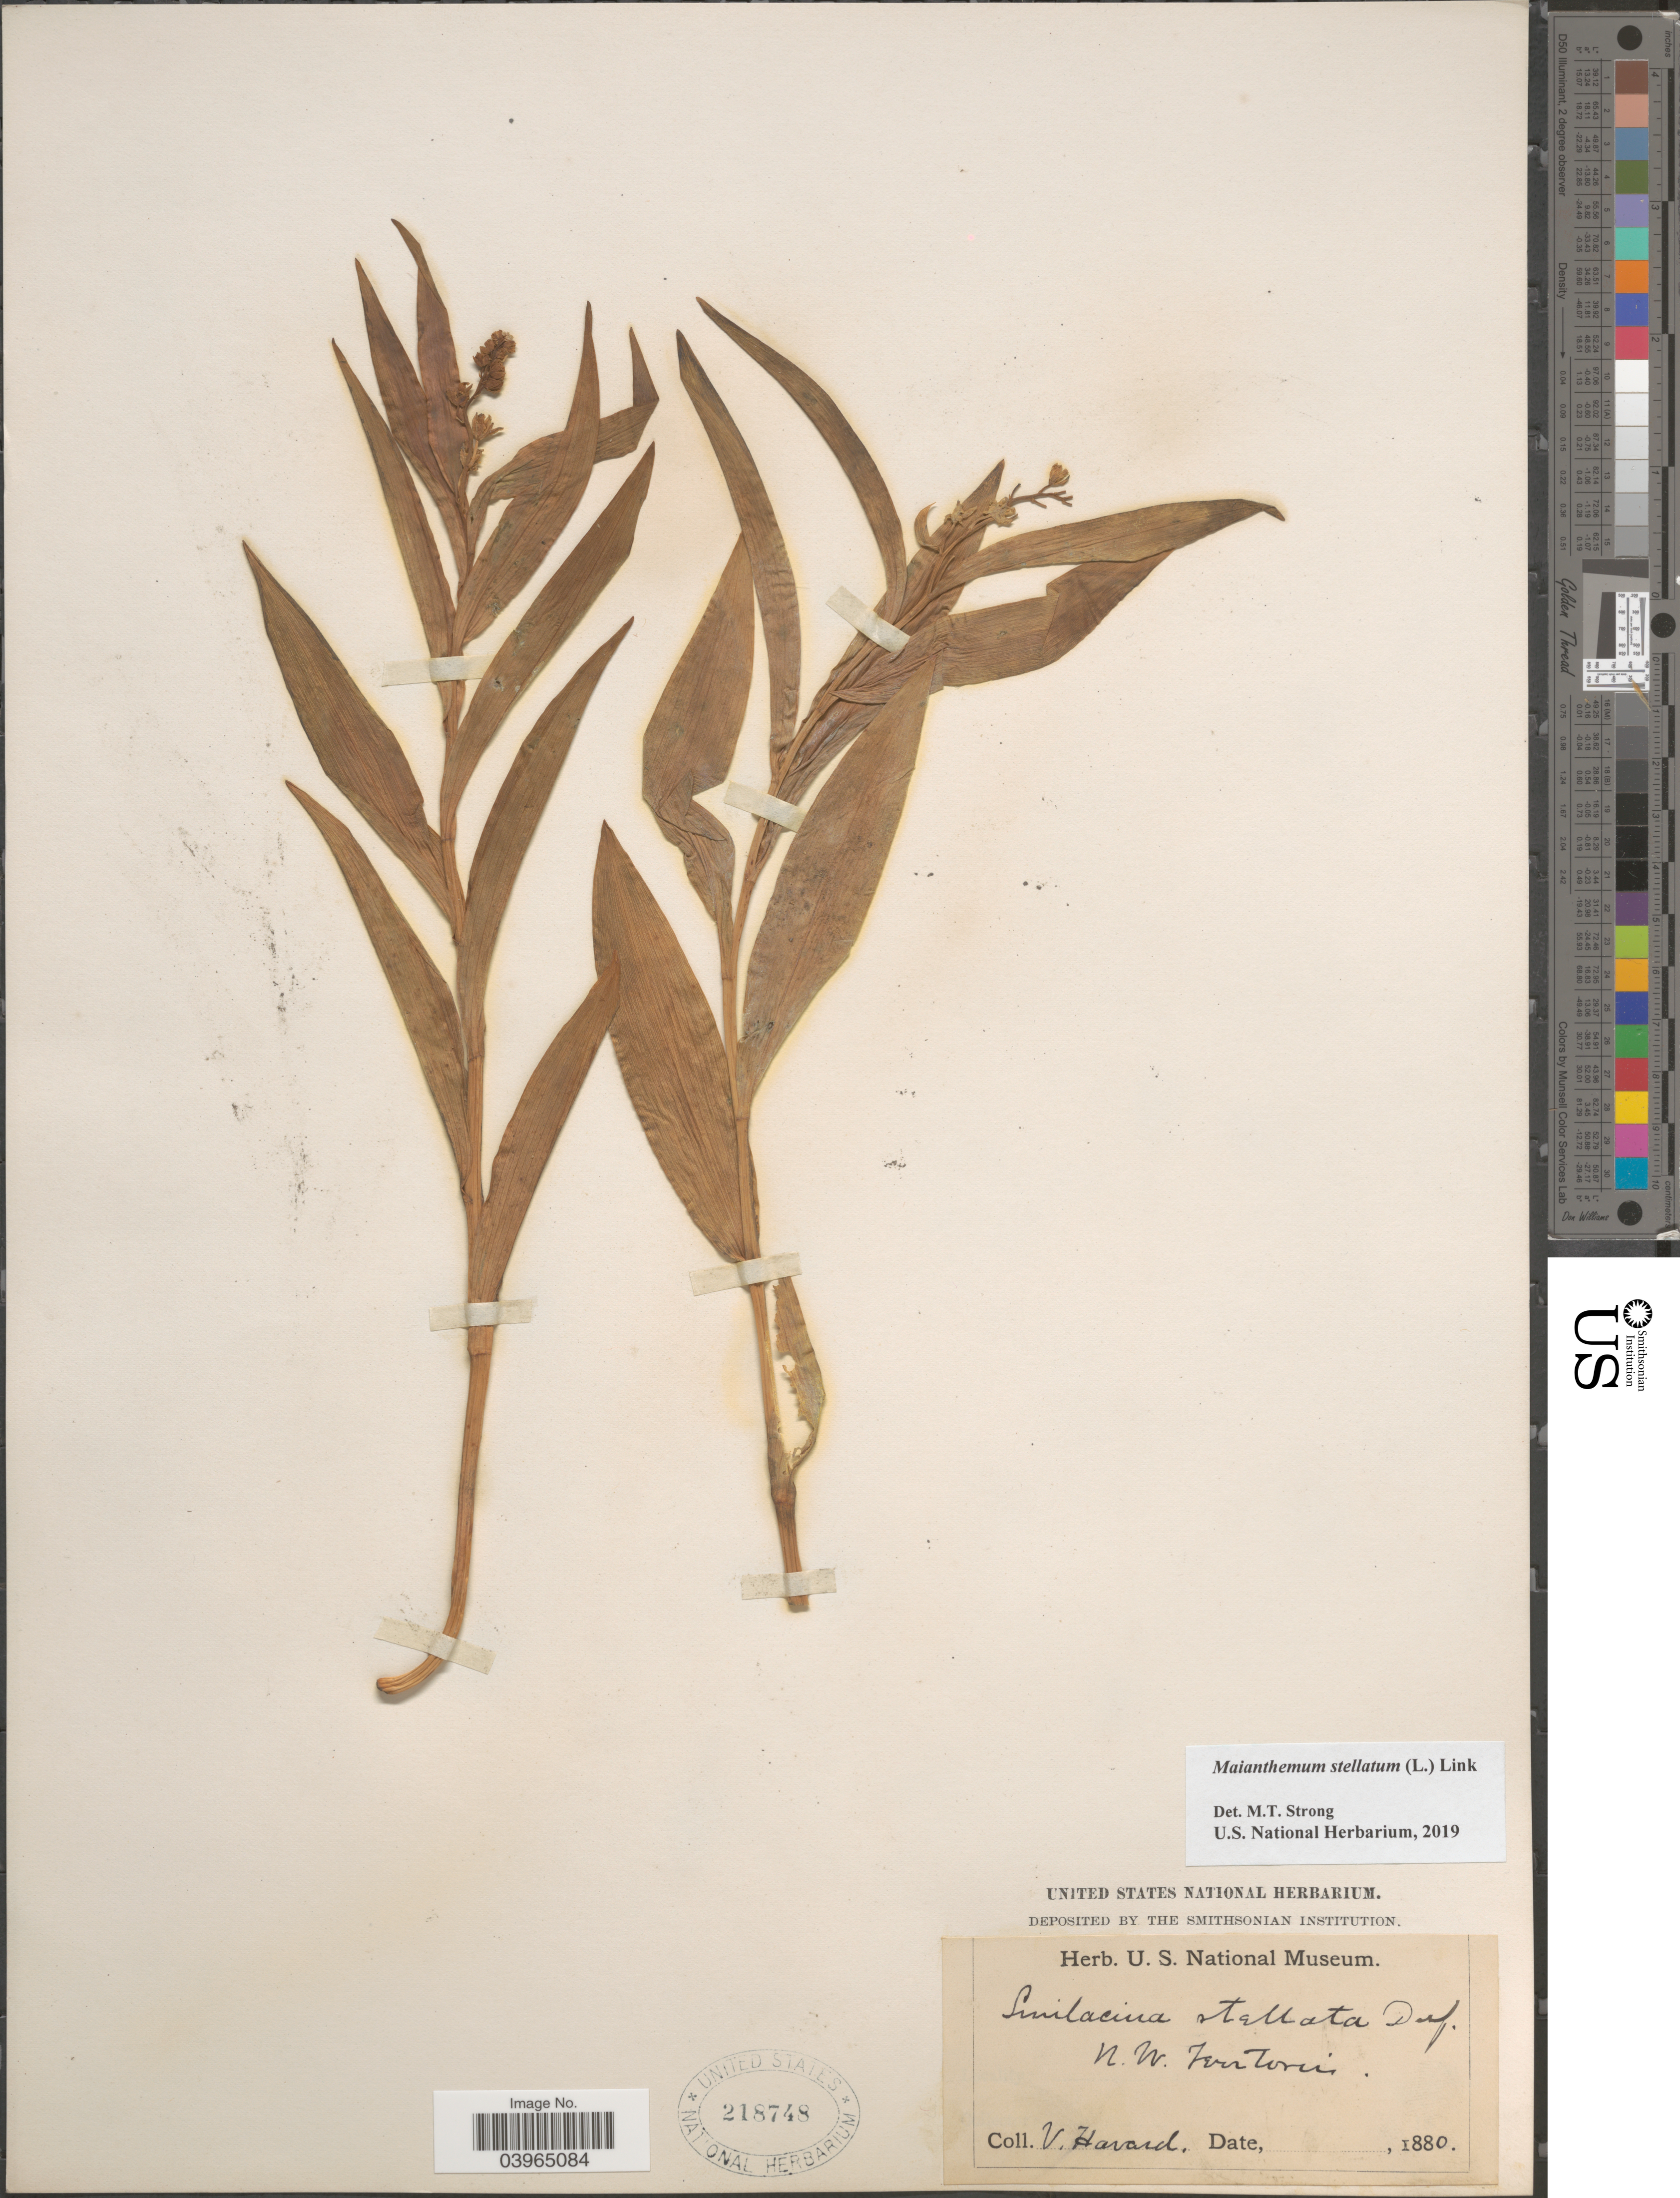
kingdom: Plantae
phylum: Tracheophyta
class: Liliopsida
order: Asparagales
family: Asparagaceae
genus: Maianthemum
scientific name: Maianthemum stellatum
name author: (L.) Link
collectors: V. Havard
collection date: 1880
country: Canada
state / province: Northwest Territories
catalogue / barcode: US 218748